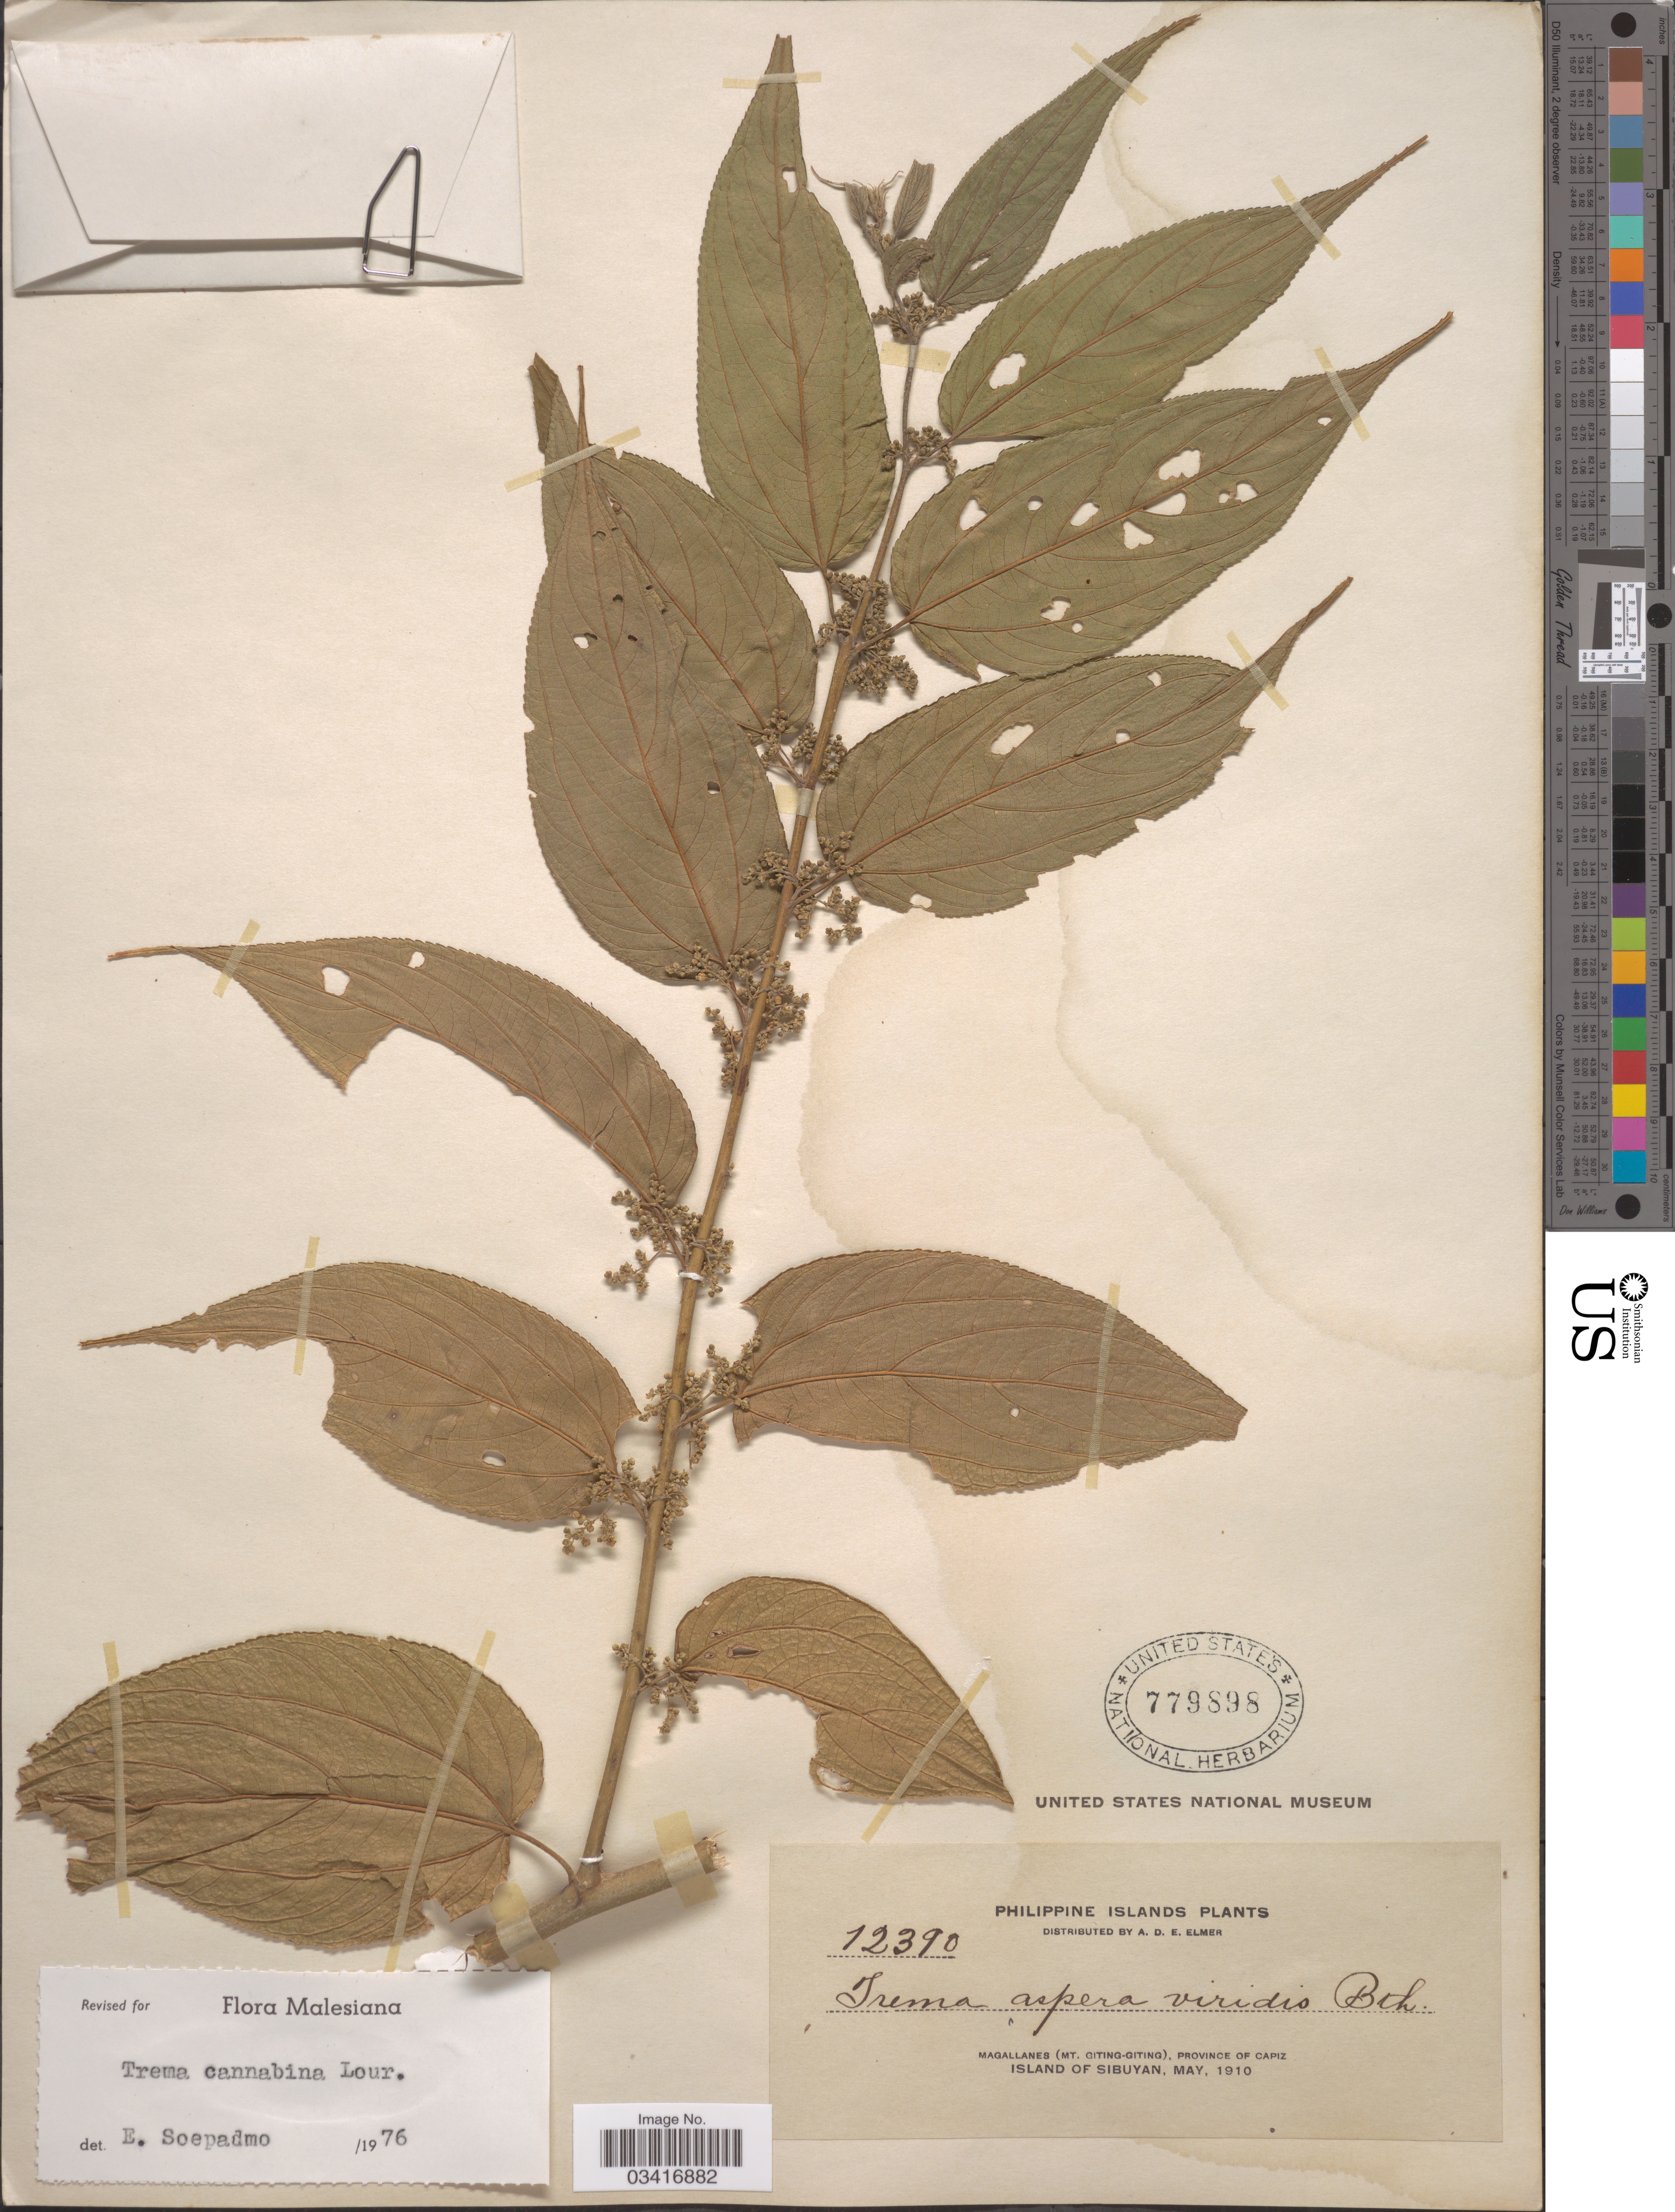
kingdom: Plantae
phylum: Tracheophyta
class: Magnoliopsida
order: Rosales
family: Cannabaceae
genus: Trema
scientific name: Trema cannabina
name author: Lour.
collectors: A. D. E. Elmer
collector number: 12390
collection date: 1910-05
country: Philippines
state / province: Western Visayas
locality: Magallanes (Mt. Giting-Giting), Province of Capiz. Island of Sibuyan.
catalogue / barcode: US 779898